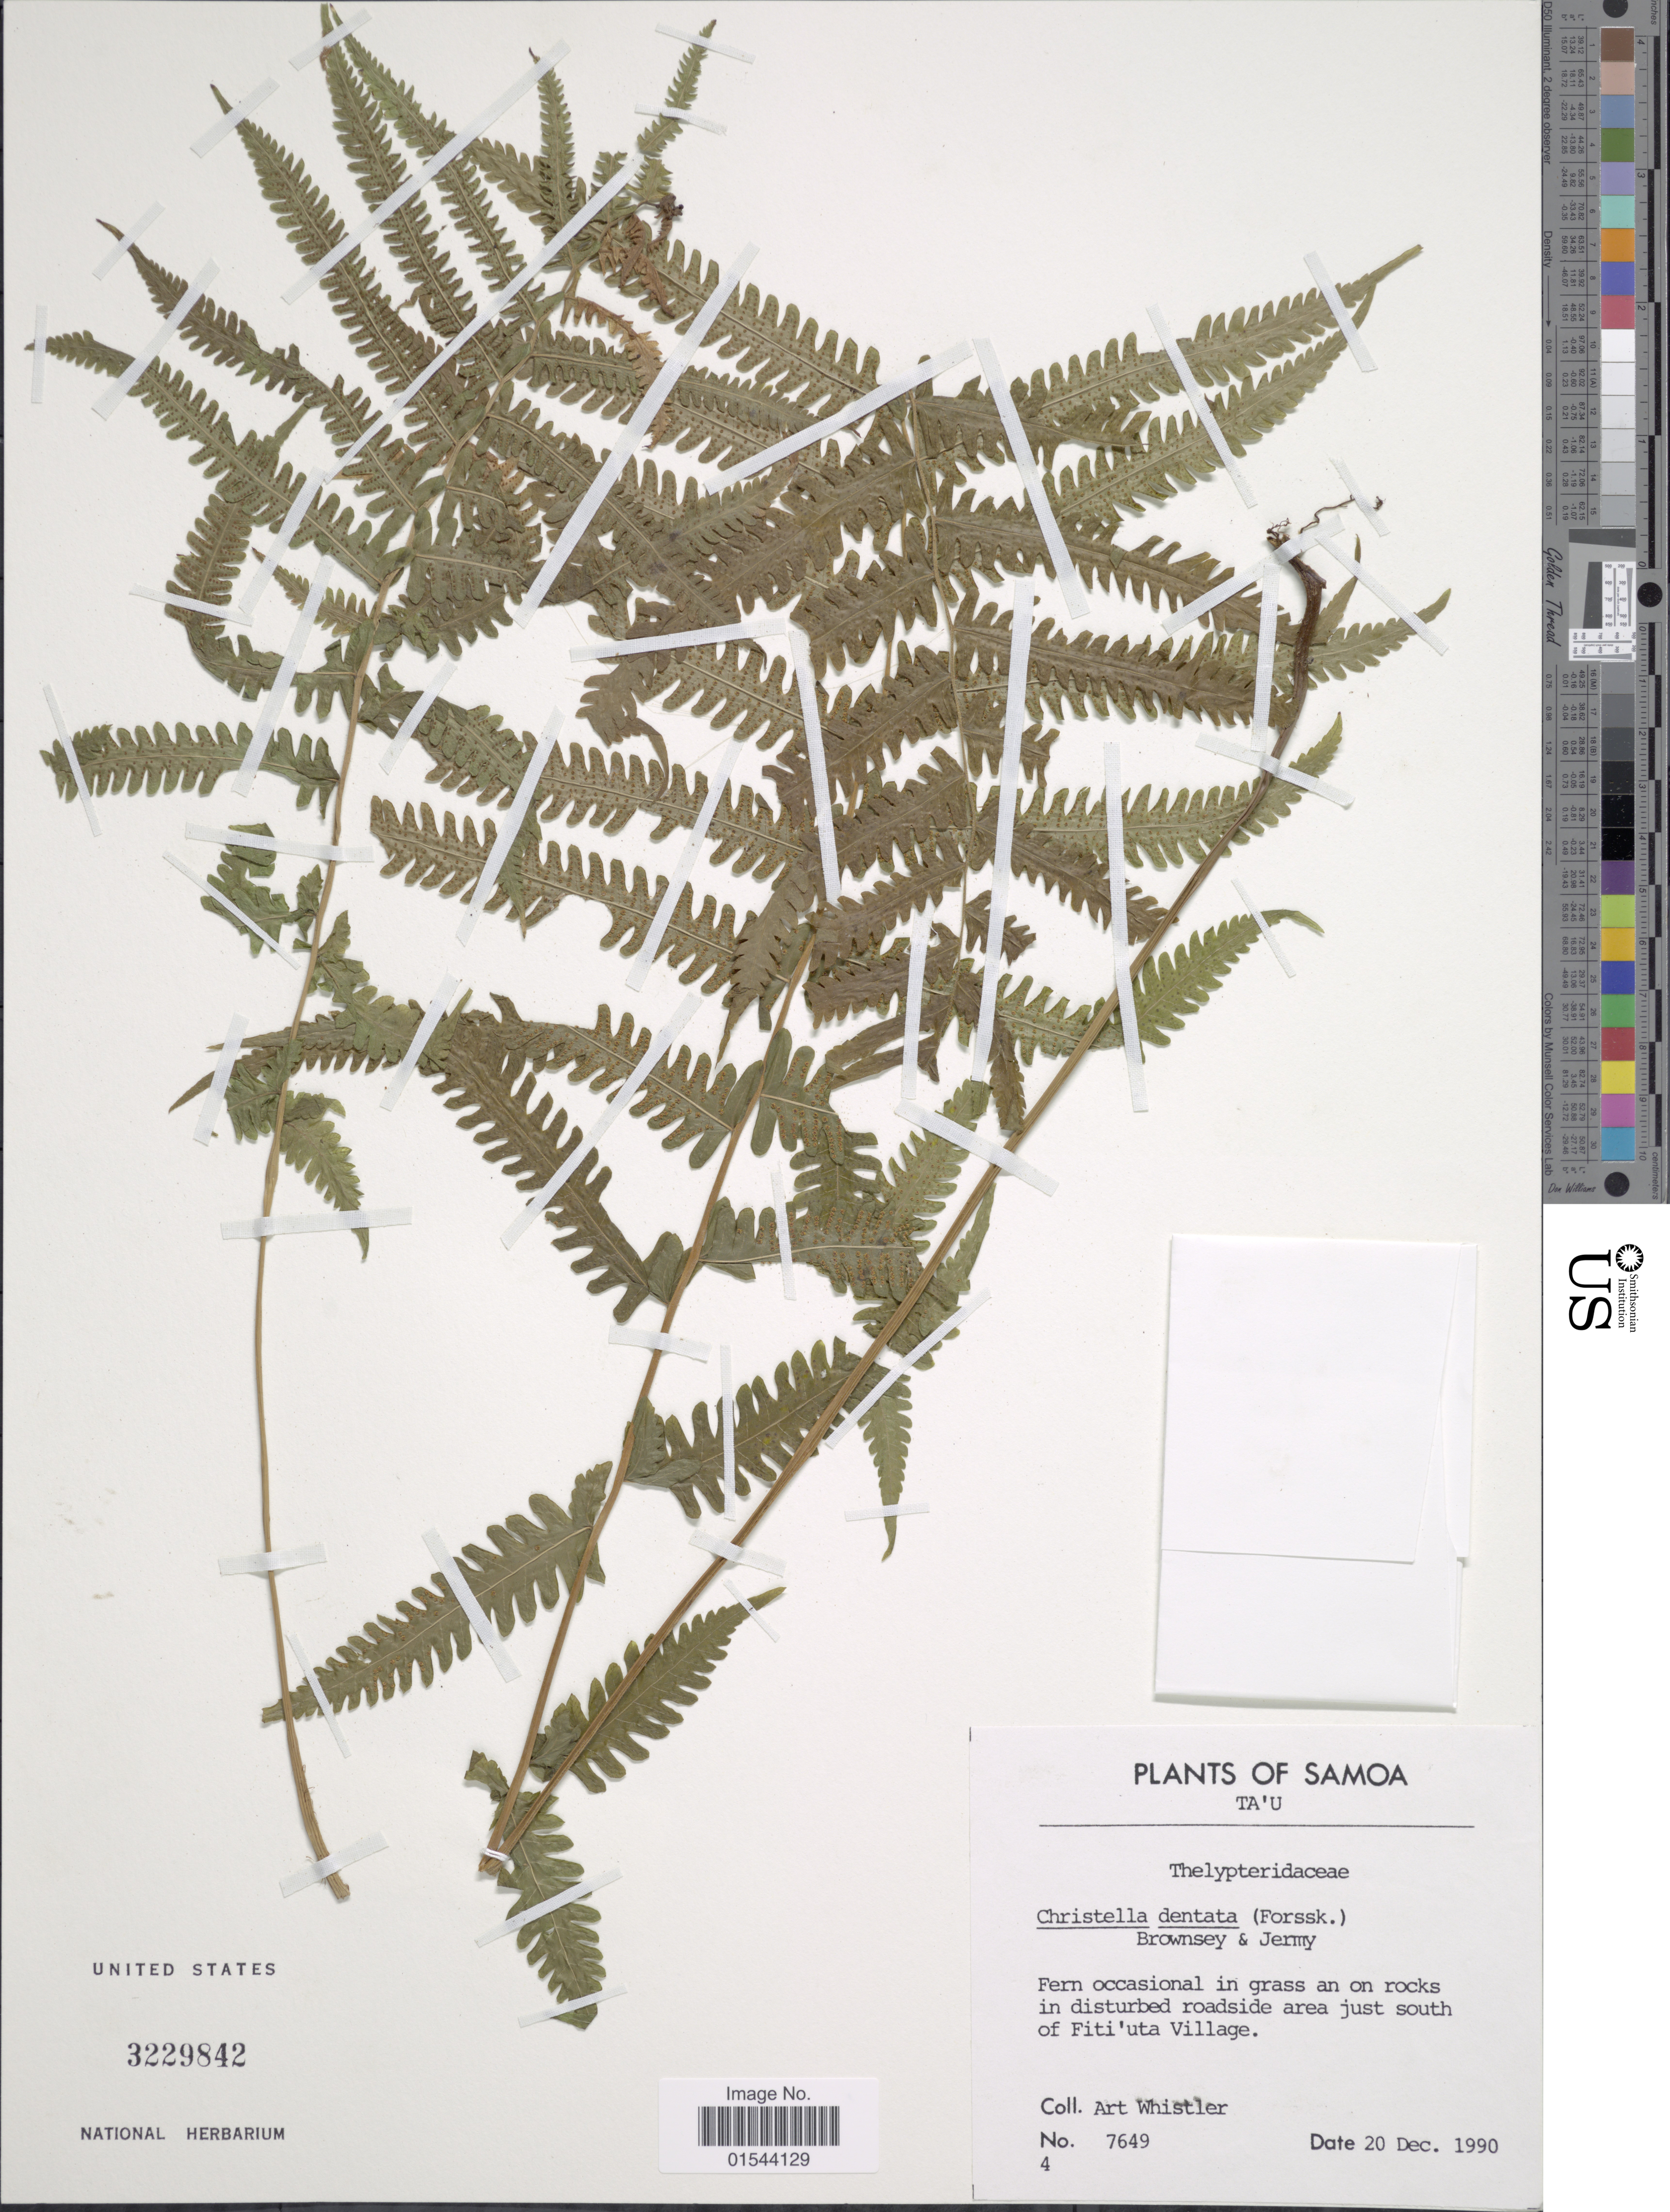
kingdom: Plantae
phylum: Tracheophyta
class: Polypodiopsida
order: Polypodiales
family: Thelypteridaceae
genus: Christella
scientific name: Christella dentata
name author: (Forssk.) Brownsey & Jermy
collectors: A. Whistler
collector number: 7649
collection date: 1990-12-20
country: American Samoa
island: Ta'u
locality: Fern occasional in grass an on rocks in disturbed roadside area just south of Fiti'uta Village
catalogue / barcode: US 3229842